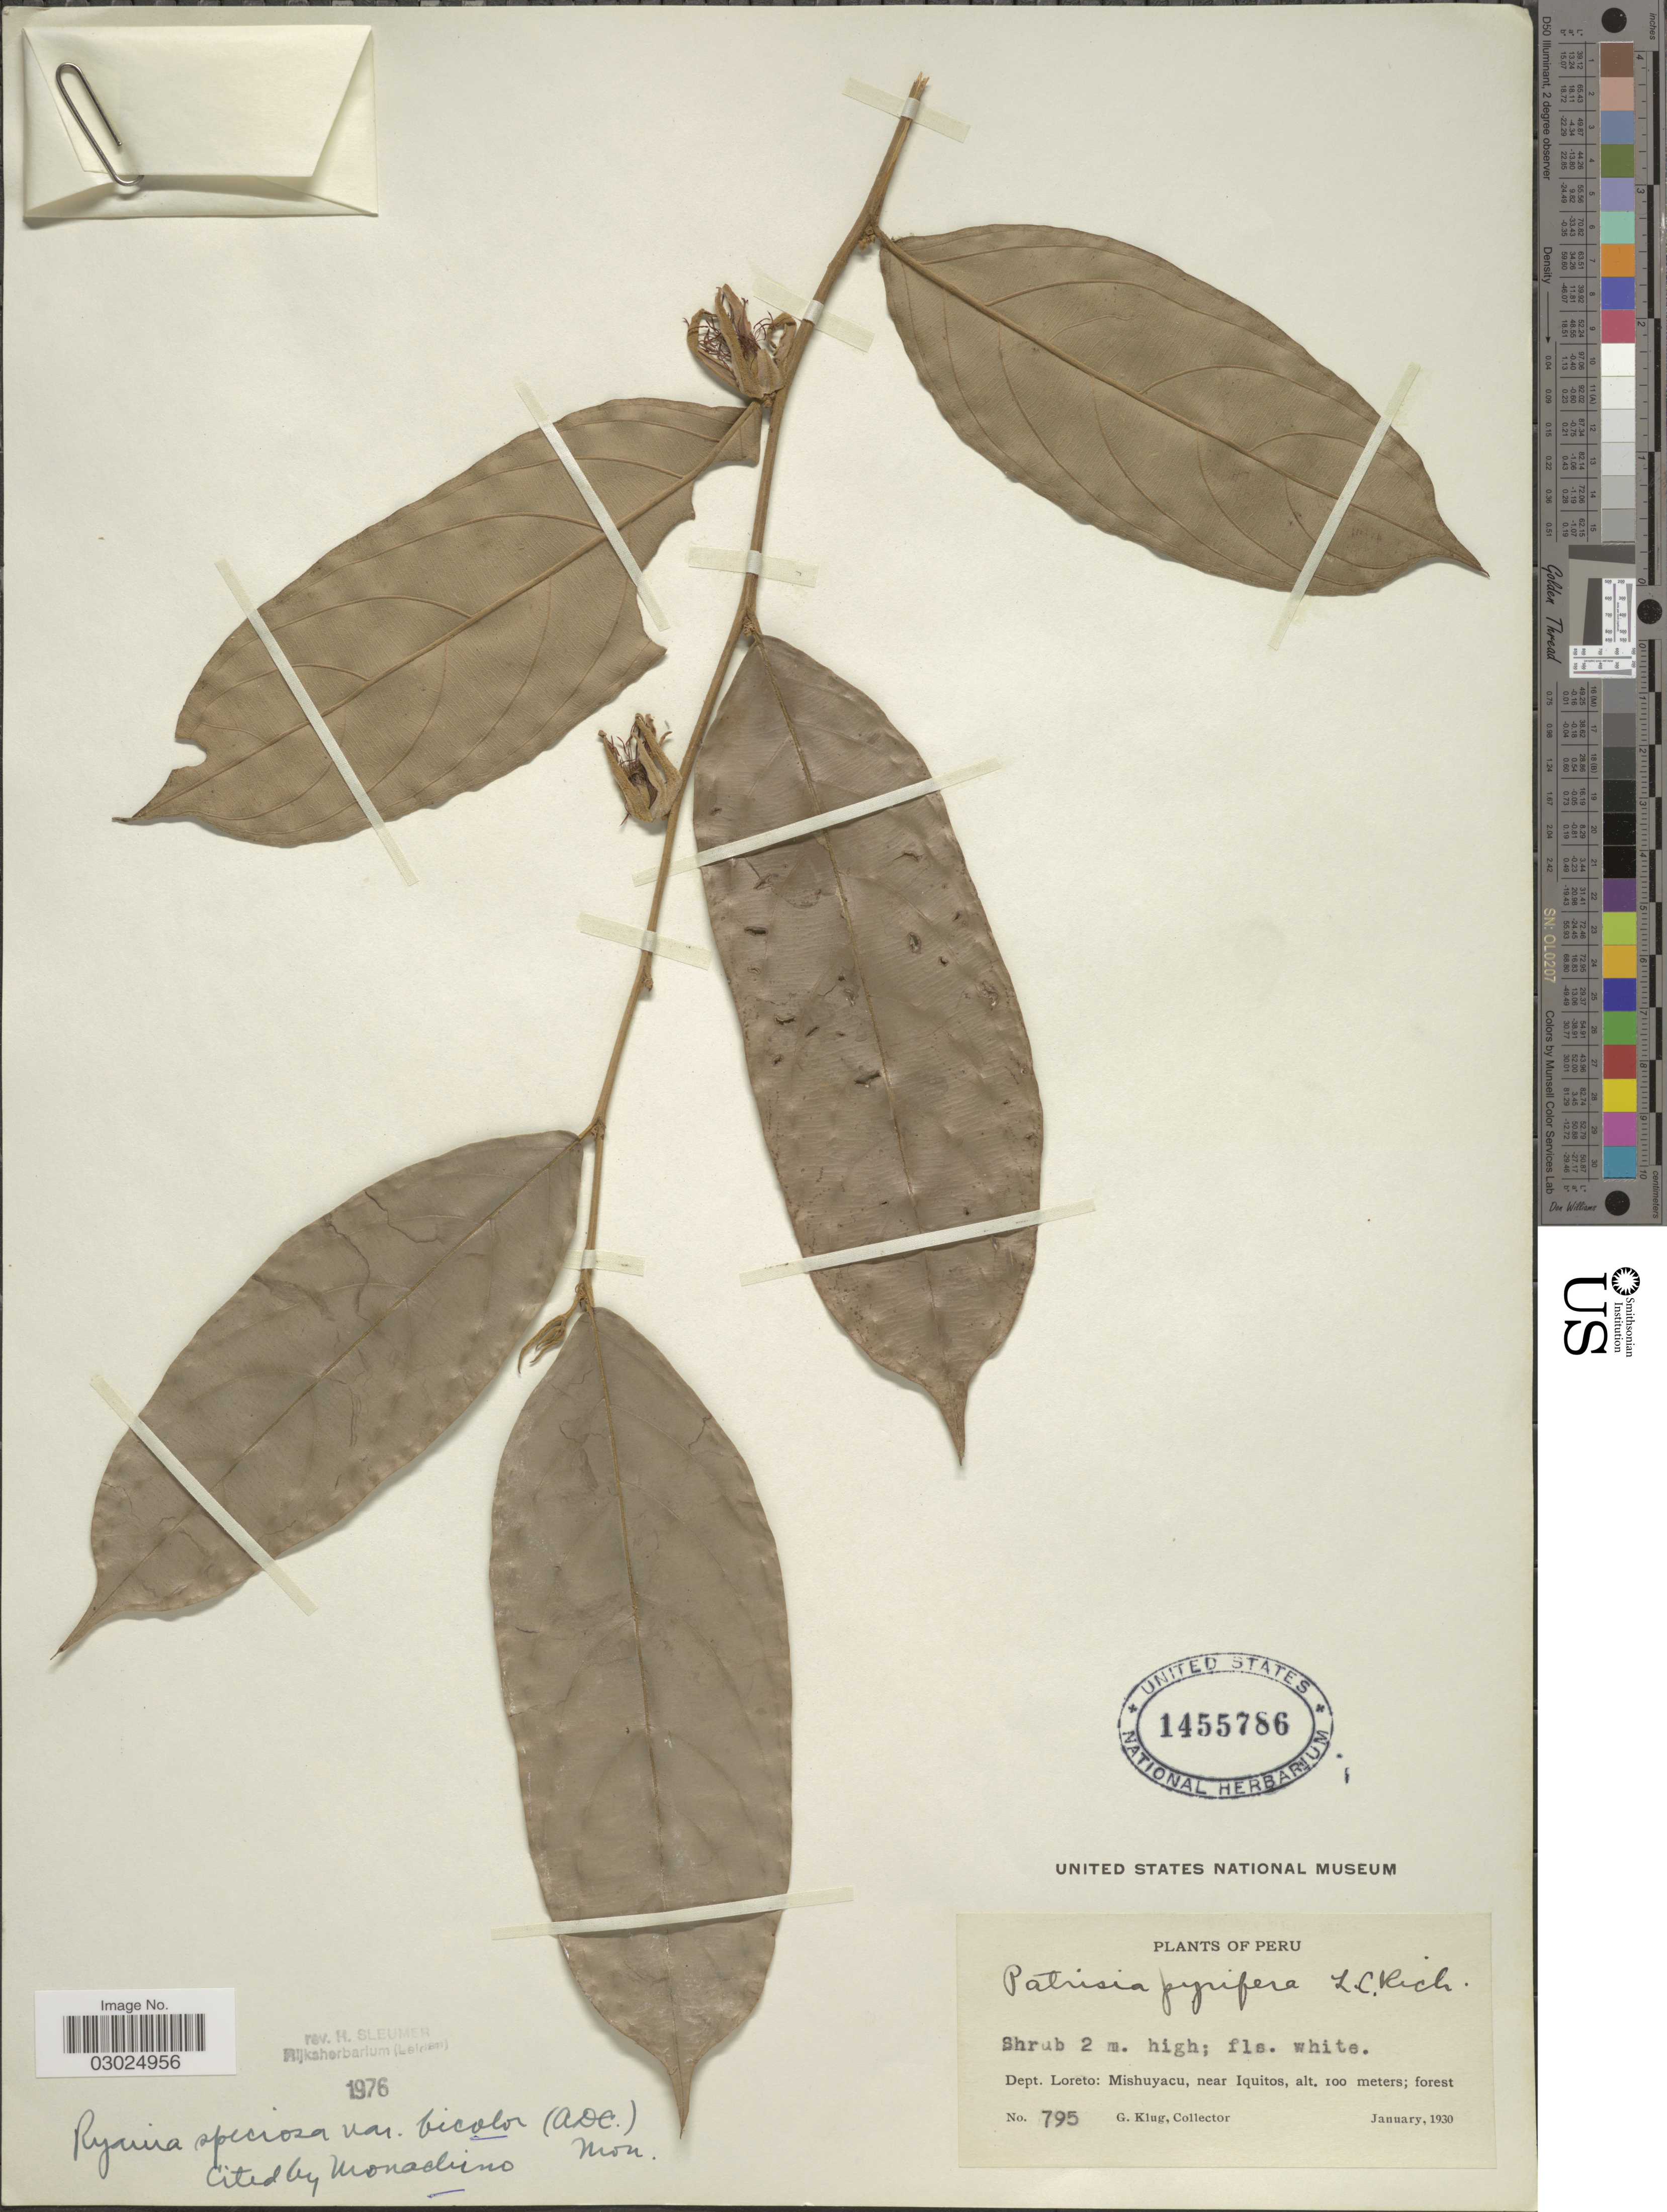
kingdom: Plantae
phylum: Tracheophyta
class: Magnoliopsida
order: Malpighiales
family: Salicaceae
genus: Ryania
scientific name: Ryania speciosa var. bicolor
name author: (DC.) Monach.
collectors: G. Klug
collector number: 795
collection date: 1930-01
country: Peru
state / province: Loreto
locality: Dept. Loreto: Mishuyacu, near Iquitos.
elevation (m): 100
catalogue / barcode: US 1455786